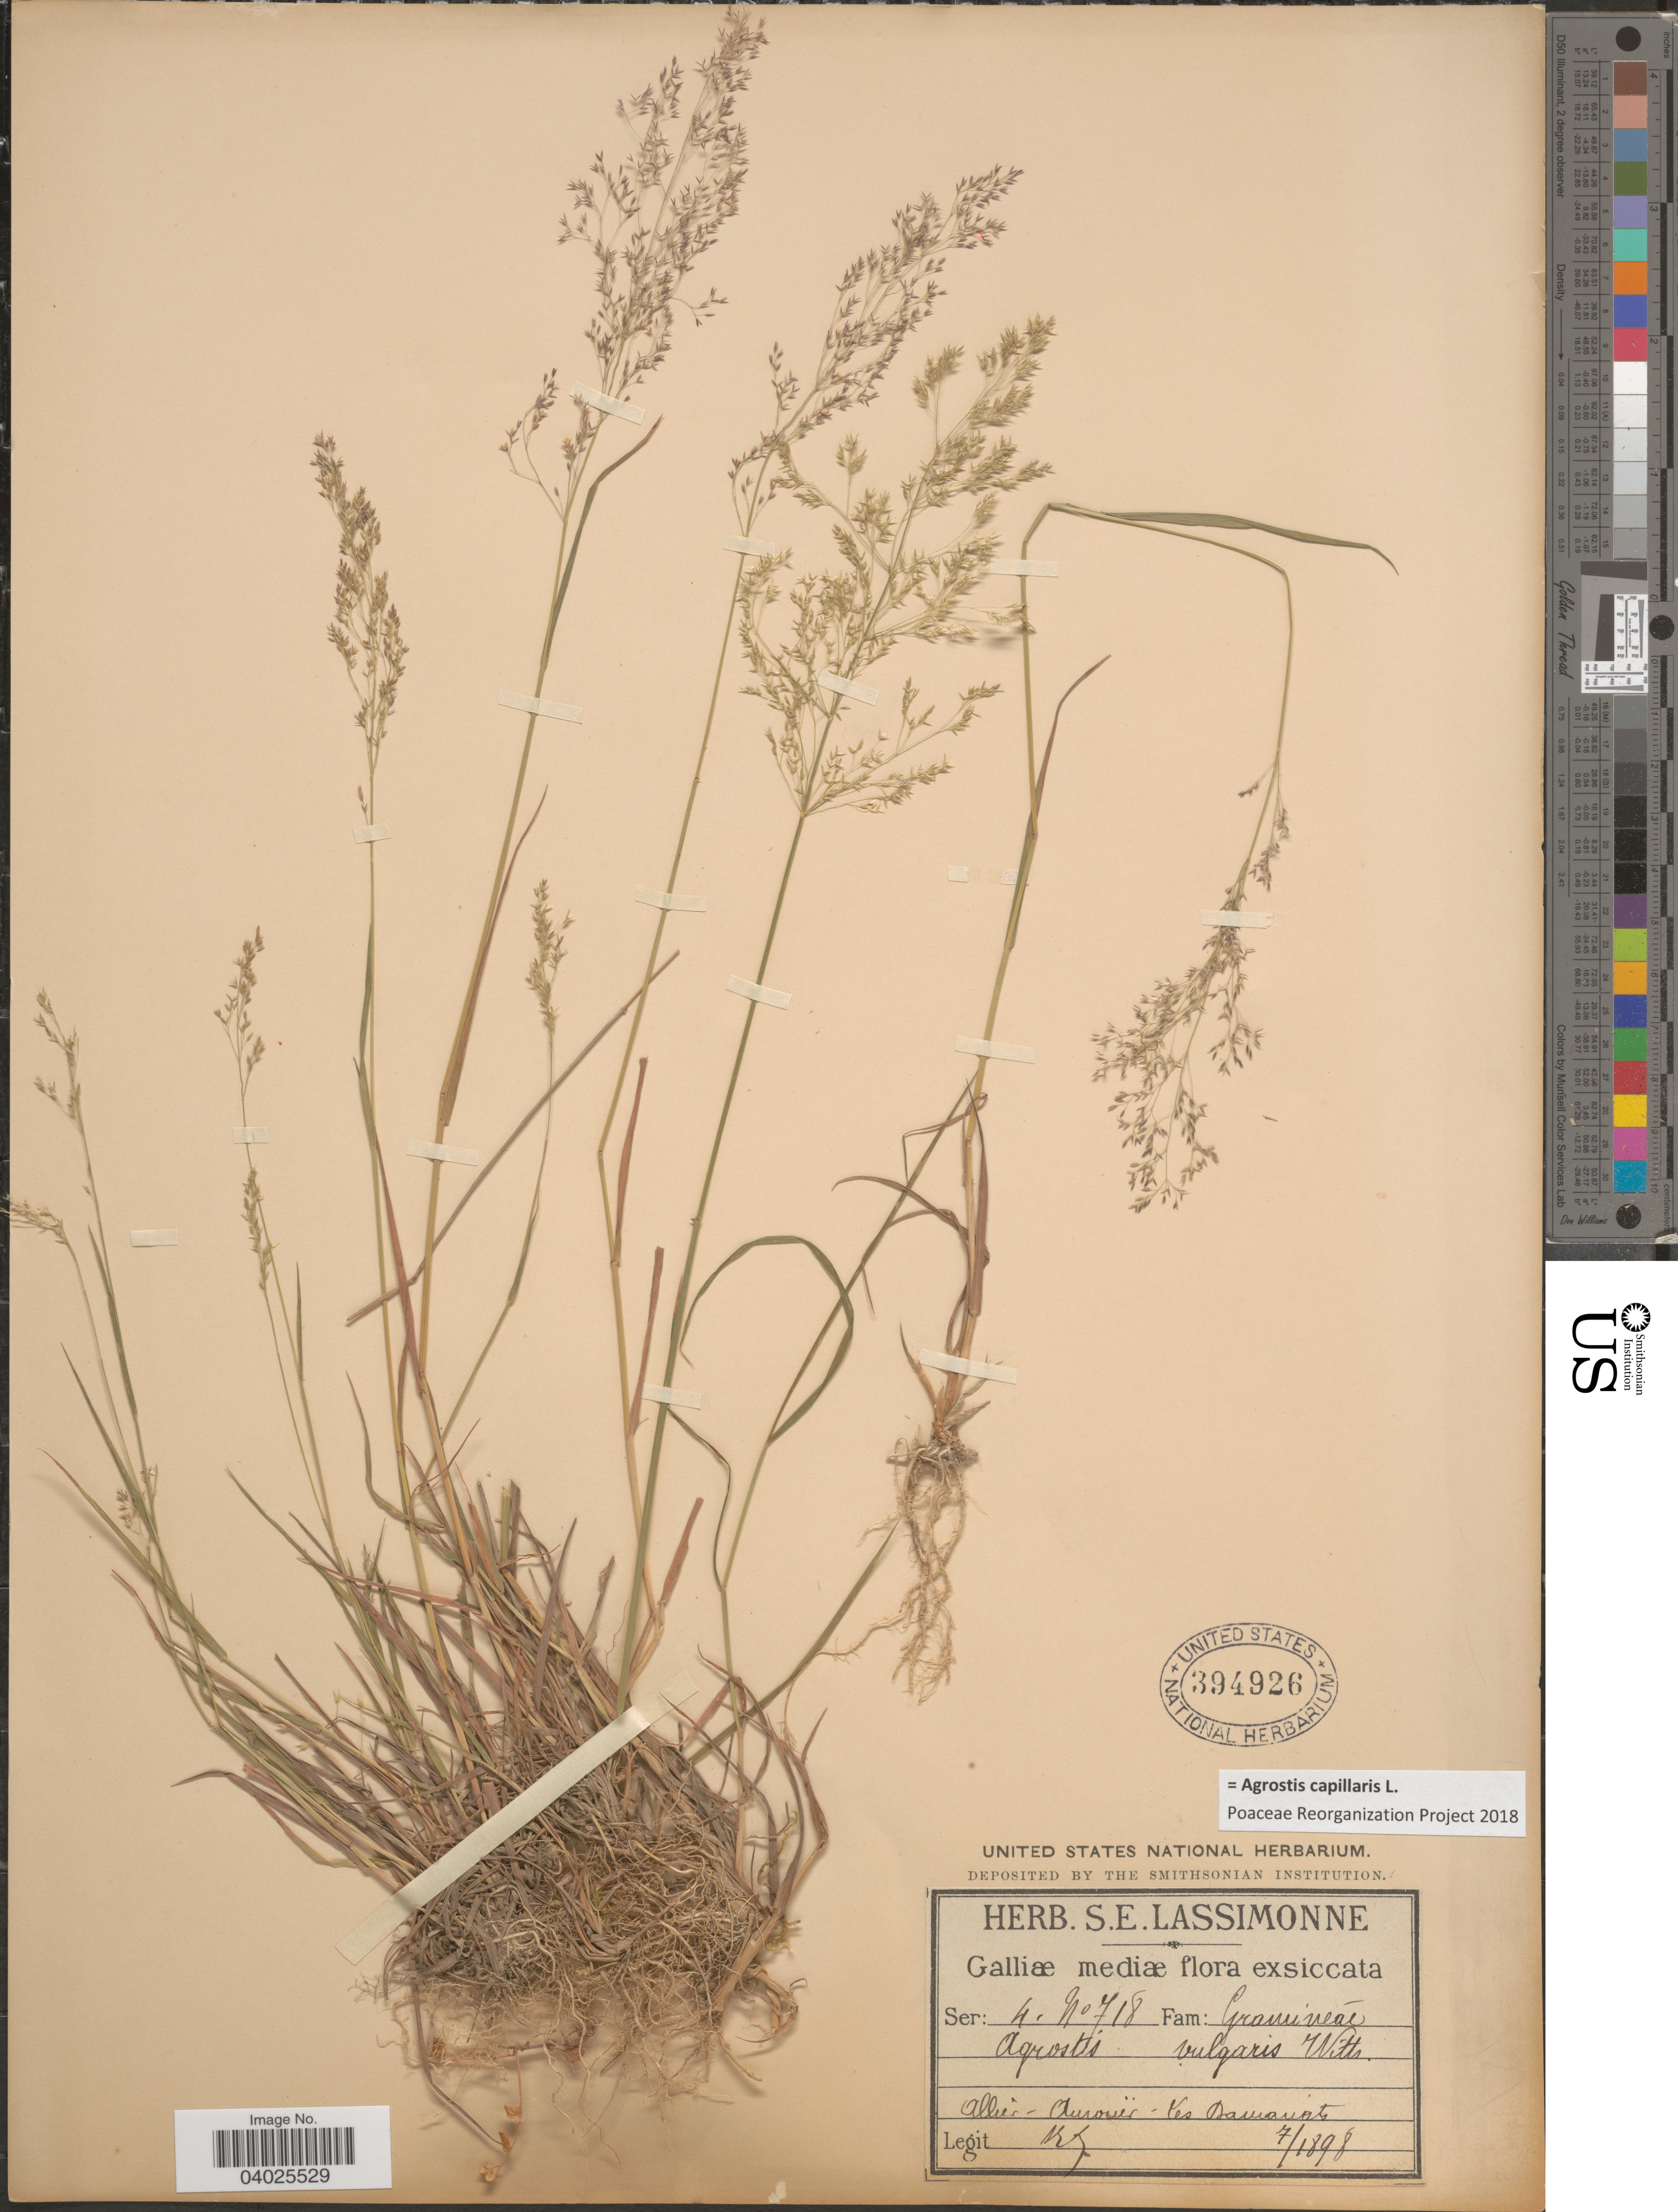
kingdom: Plantae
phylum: Tracheophyta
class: Liliopsida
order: Poales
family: Poaceae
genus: Agrostis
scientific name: Agrostis capillaris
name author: L.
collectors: S. Lassimonne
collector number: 718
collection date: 1898-07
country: France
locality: Galliæ mediæ. Allier - Aurouër - Les Damariats.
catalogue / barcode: US 394926